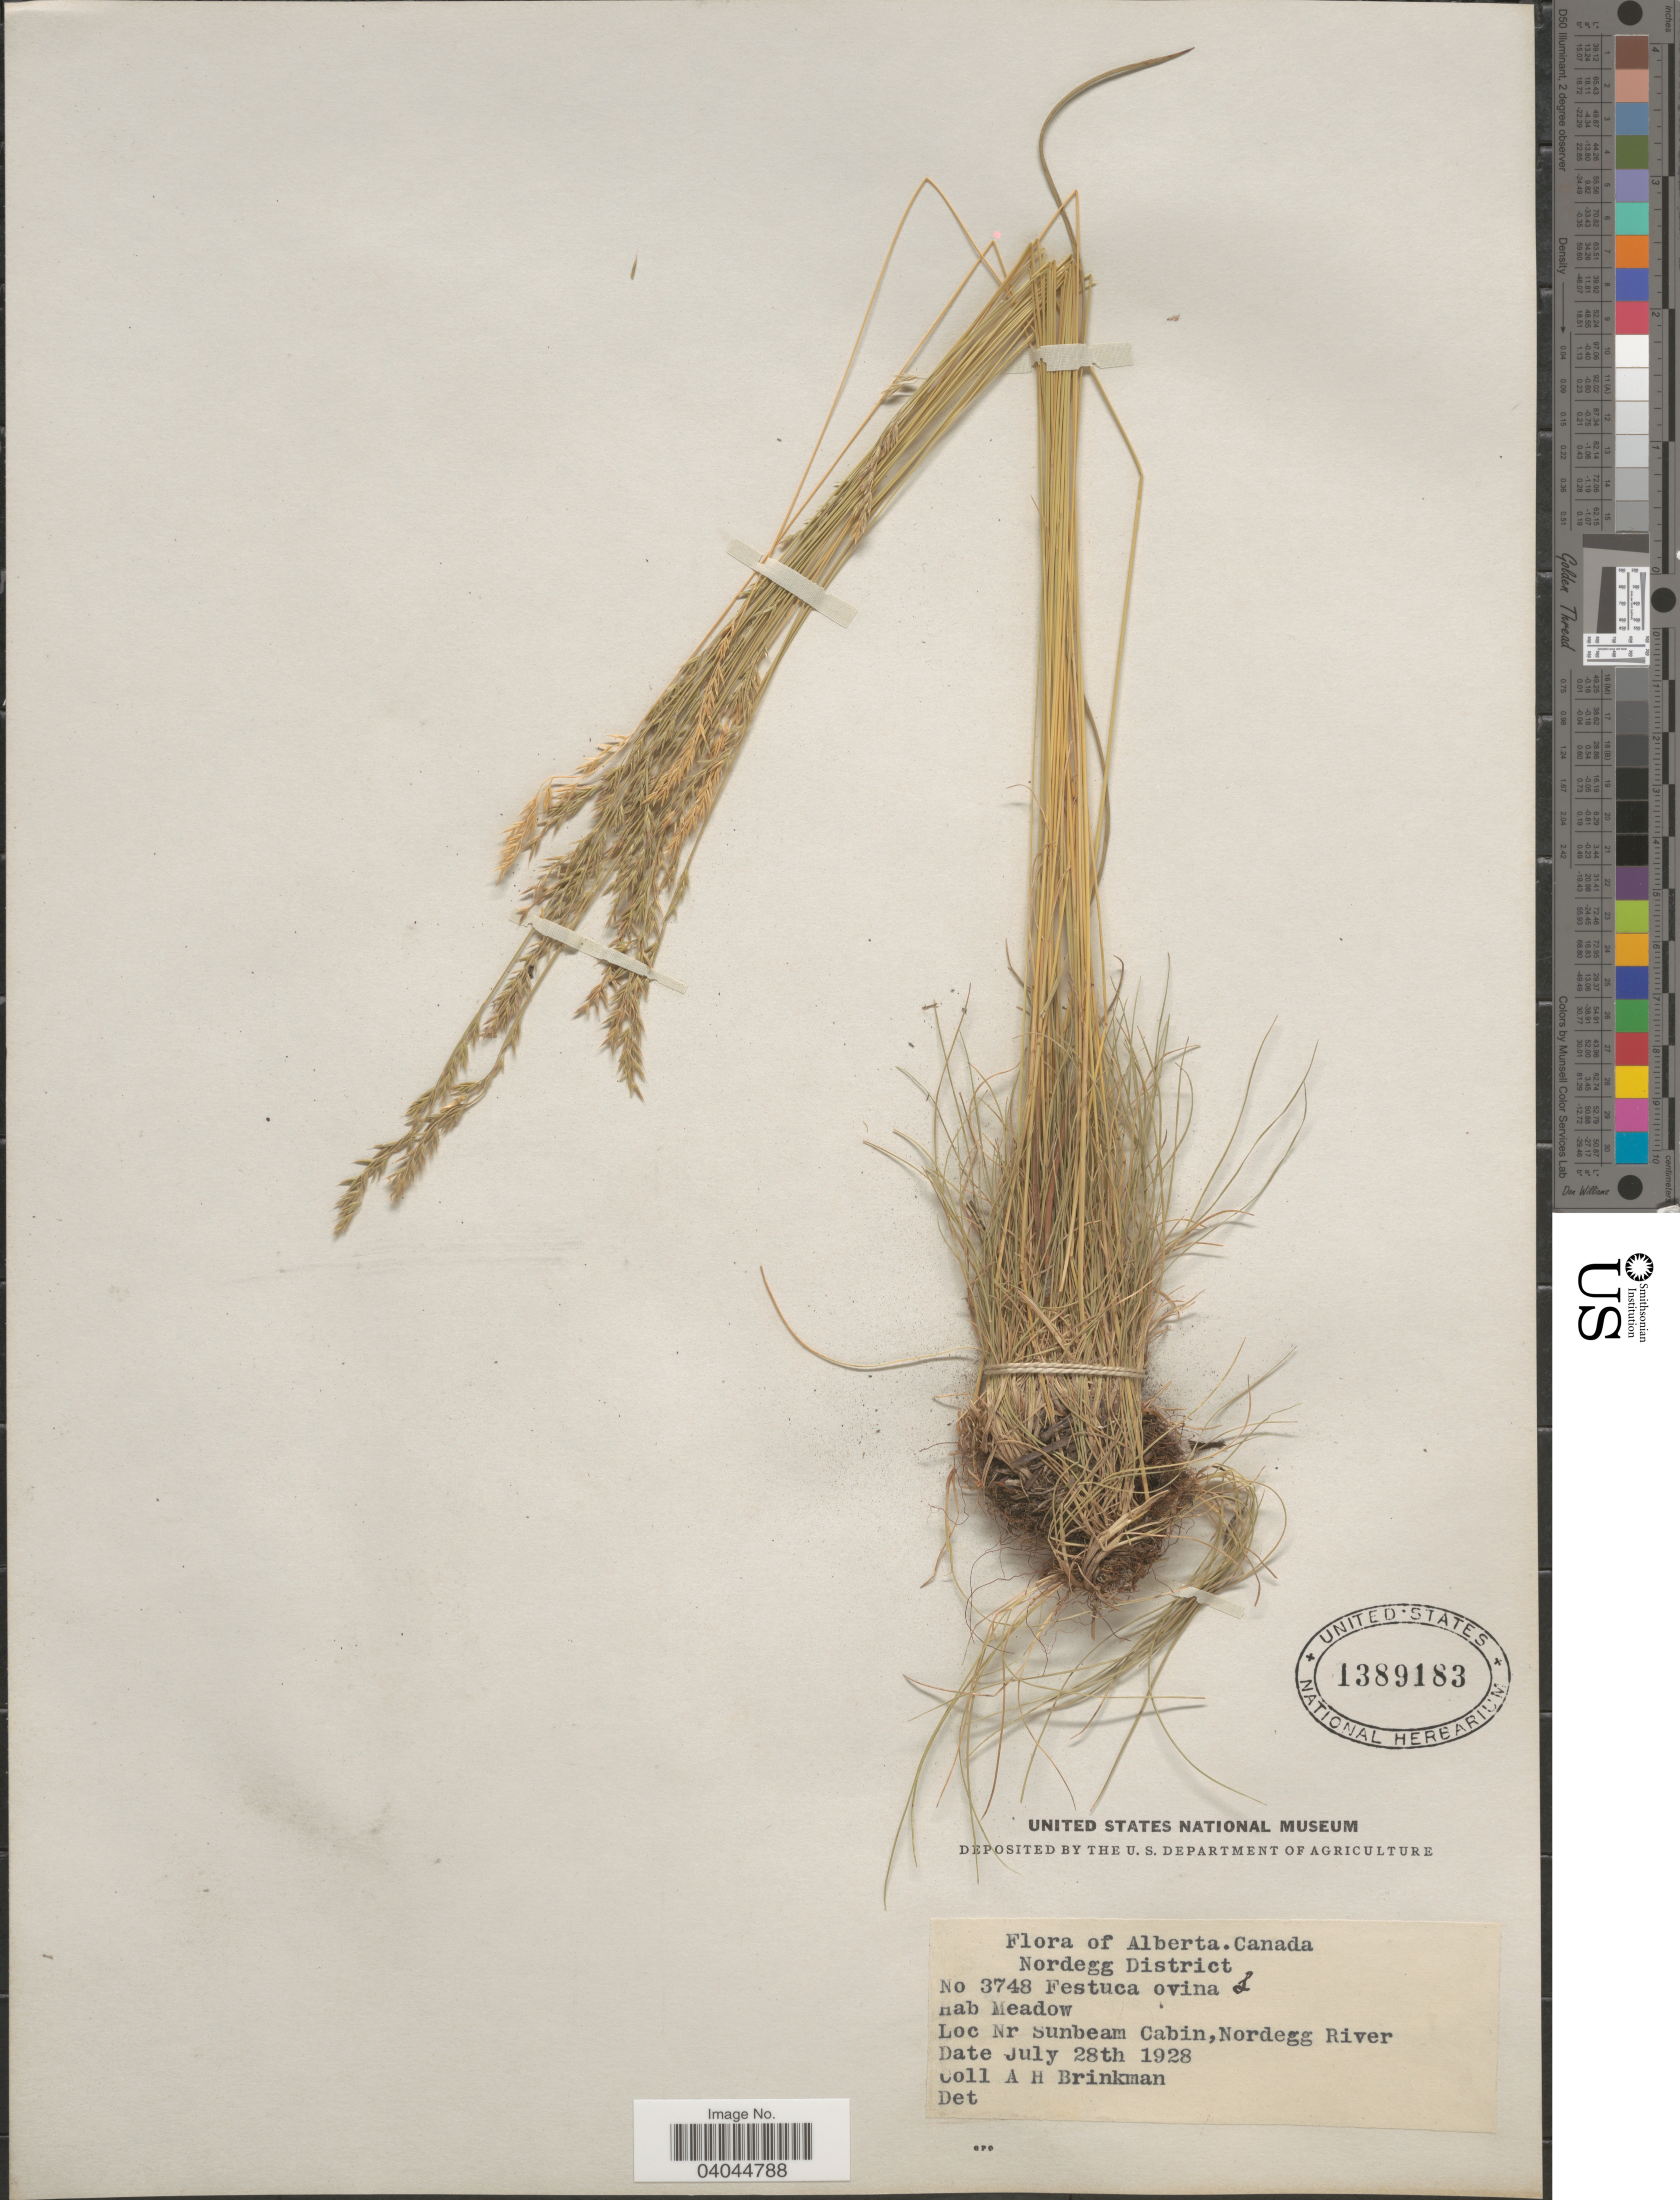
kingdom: Plantae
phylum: Tracheophyta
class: Liliopsida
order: Poales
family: Poaceae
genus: Festuca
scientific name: Festuca ovina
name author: L.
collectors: A. Brinkman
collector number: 3748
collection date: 1928-07-28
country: Canada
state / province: Alberta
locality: Nordegg District. Nr Sunbeam Cabin, Nordegg River.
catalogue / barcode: US 1389183